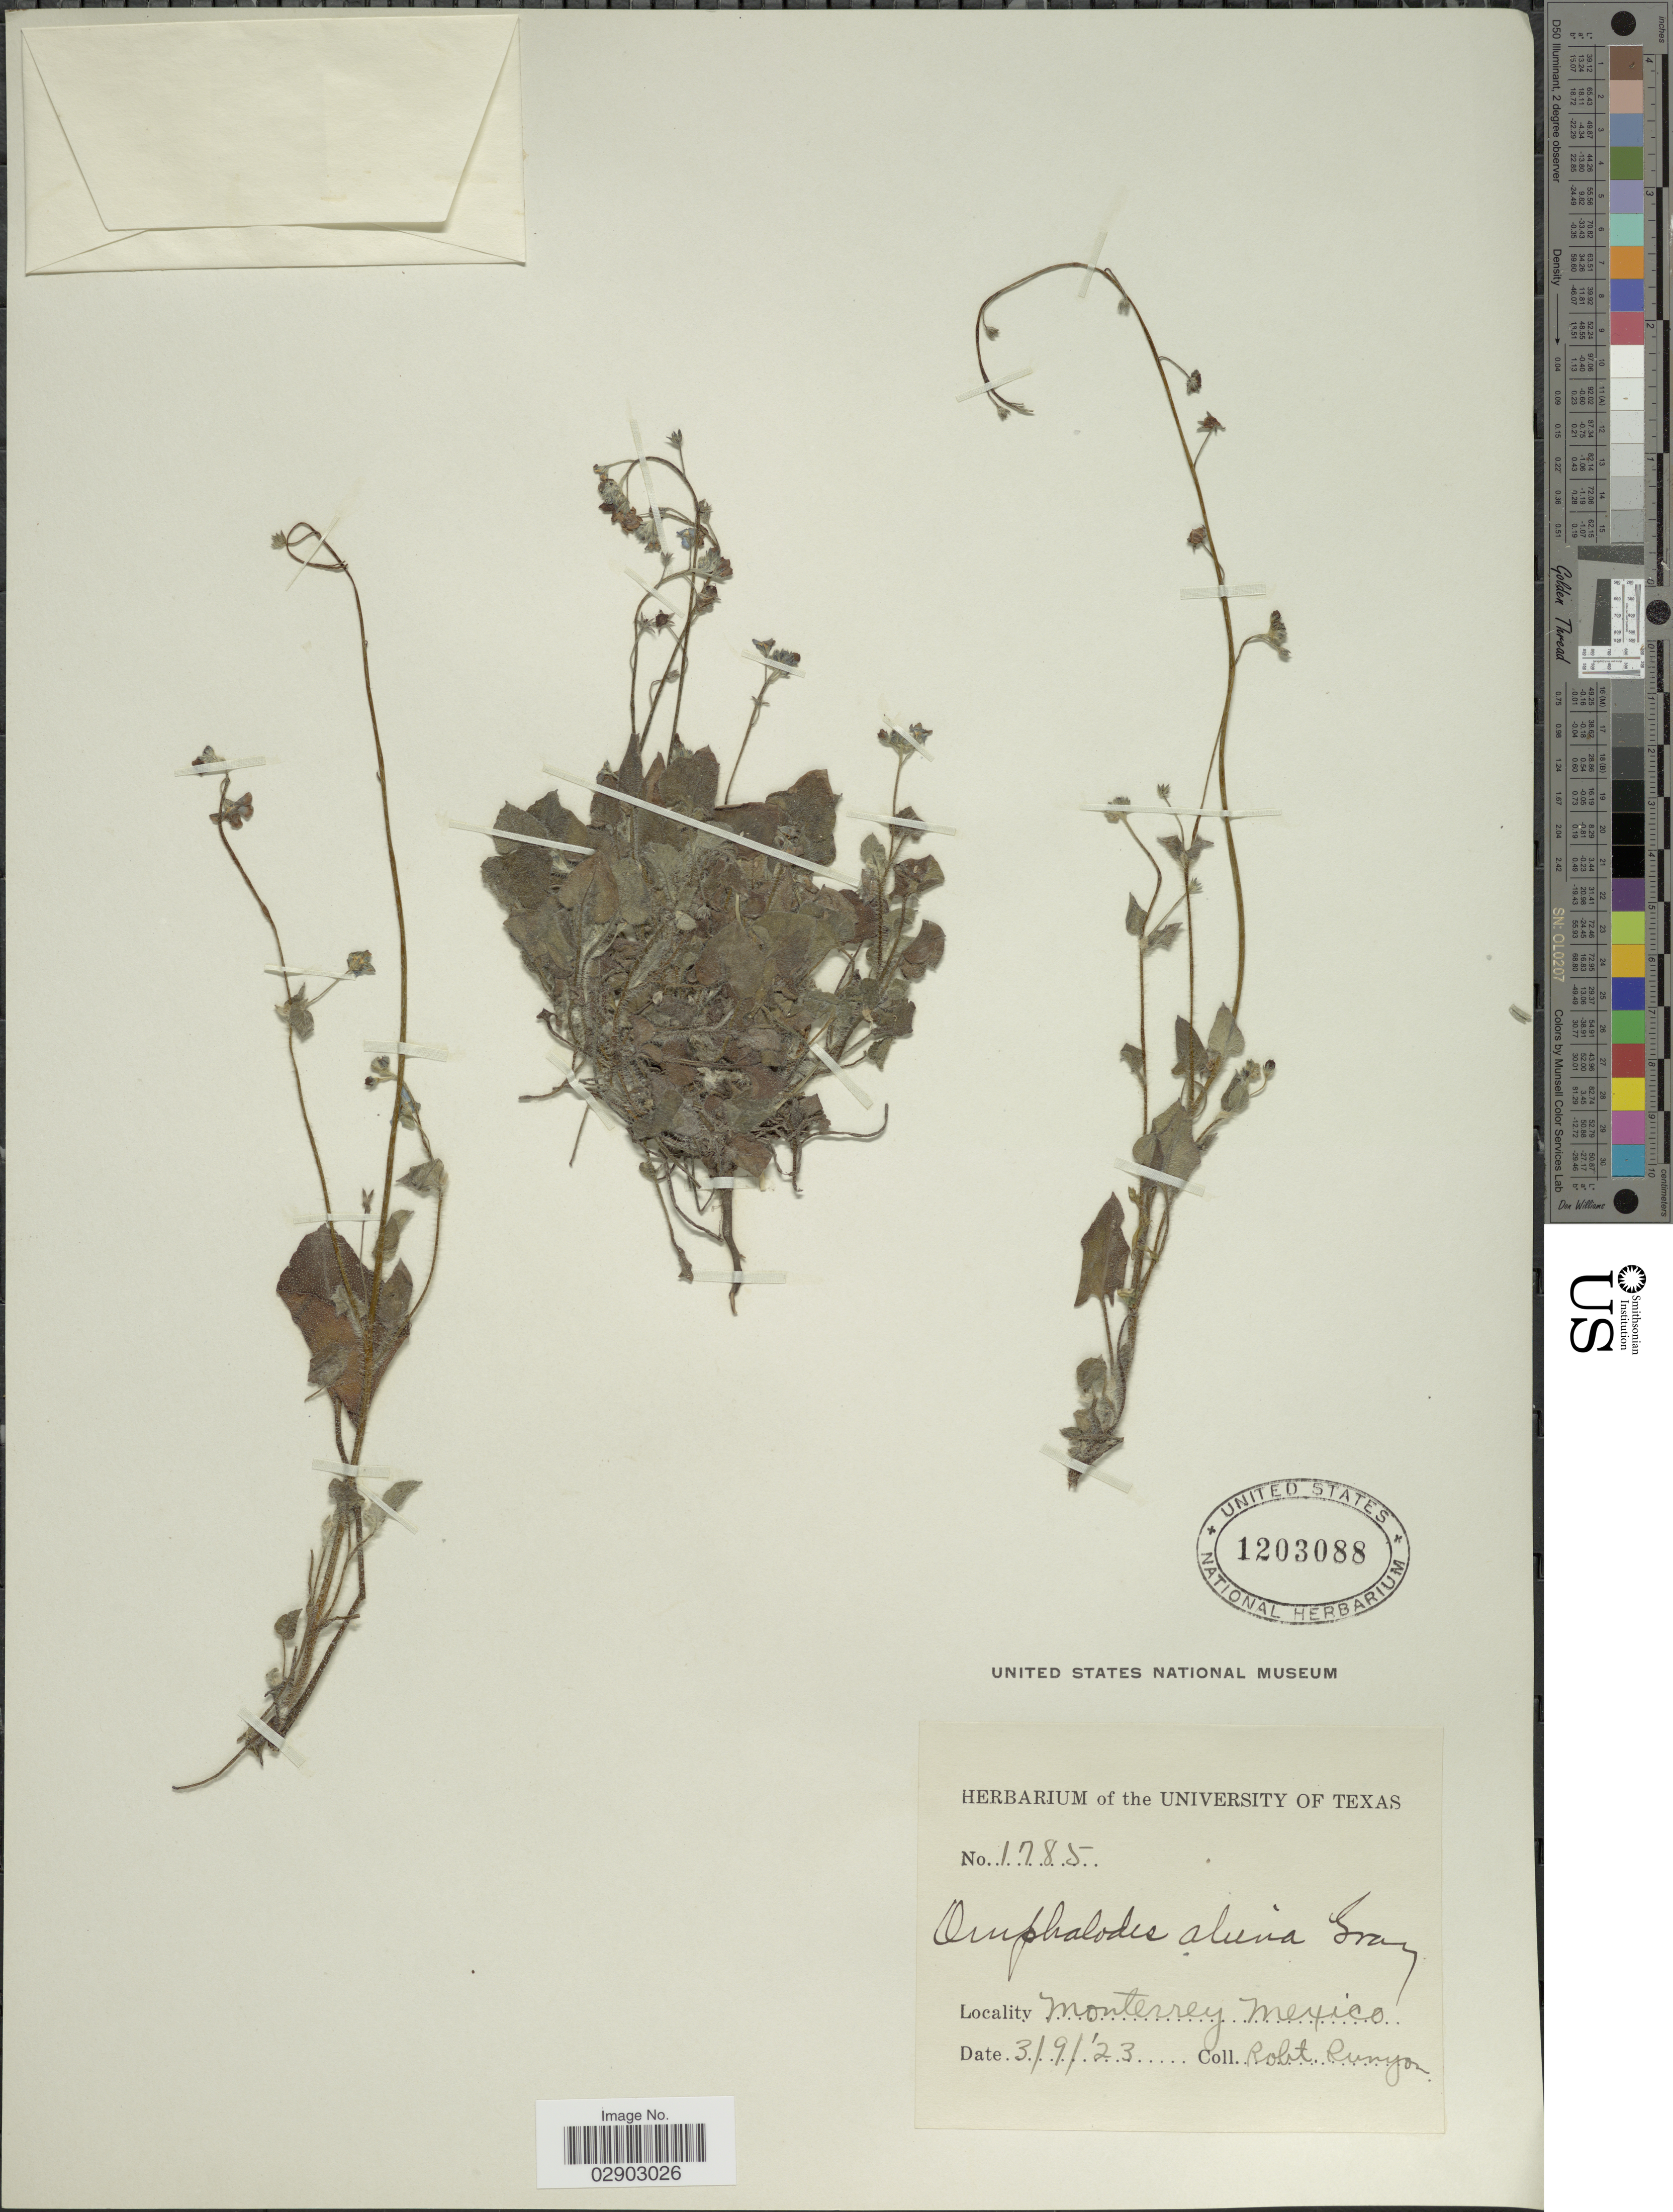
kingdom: Plantae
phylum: Tracheophyta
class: Magnoliopsida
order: Boraginales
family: Boraginaceae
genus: Omphalodes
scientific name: Omphalodes aliena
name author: A. Gray ex Hemsl.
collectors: R. Runyon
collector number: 1785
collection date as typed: Transcribed d/m/y: 3/9/23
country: Mexico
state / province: Nuevo León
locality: Monterrey.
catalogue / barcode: US 1203088